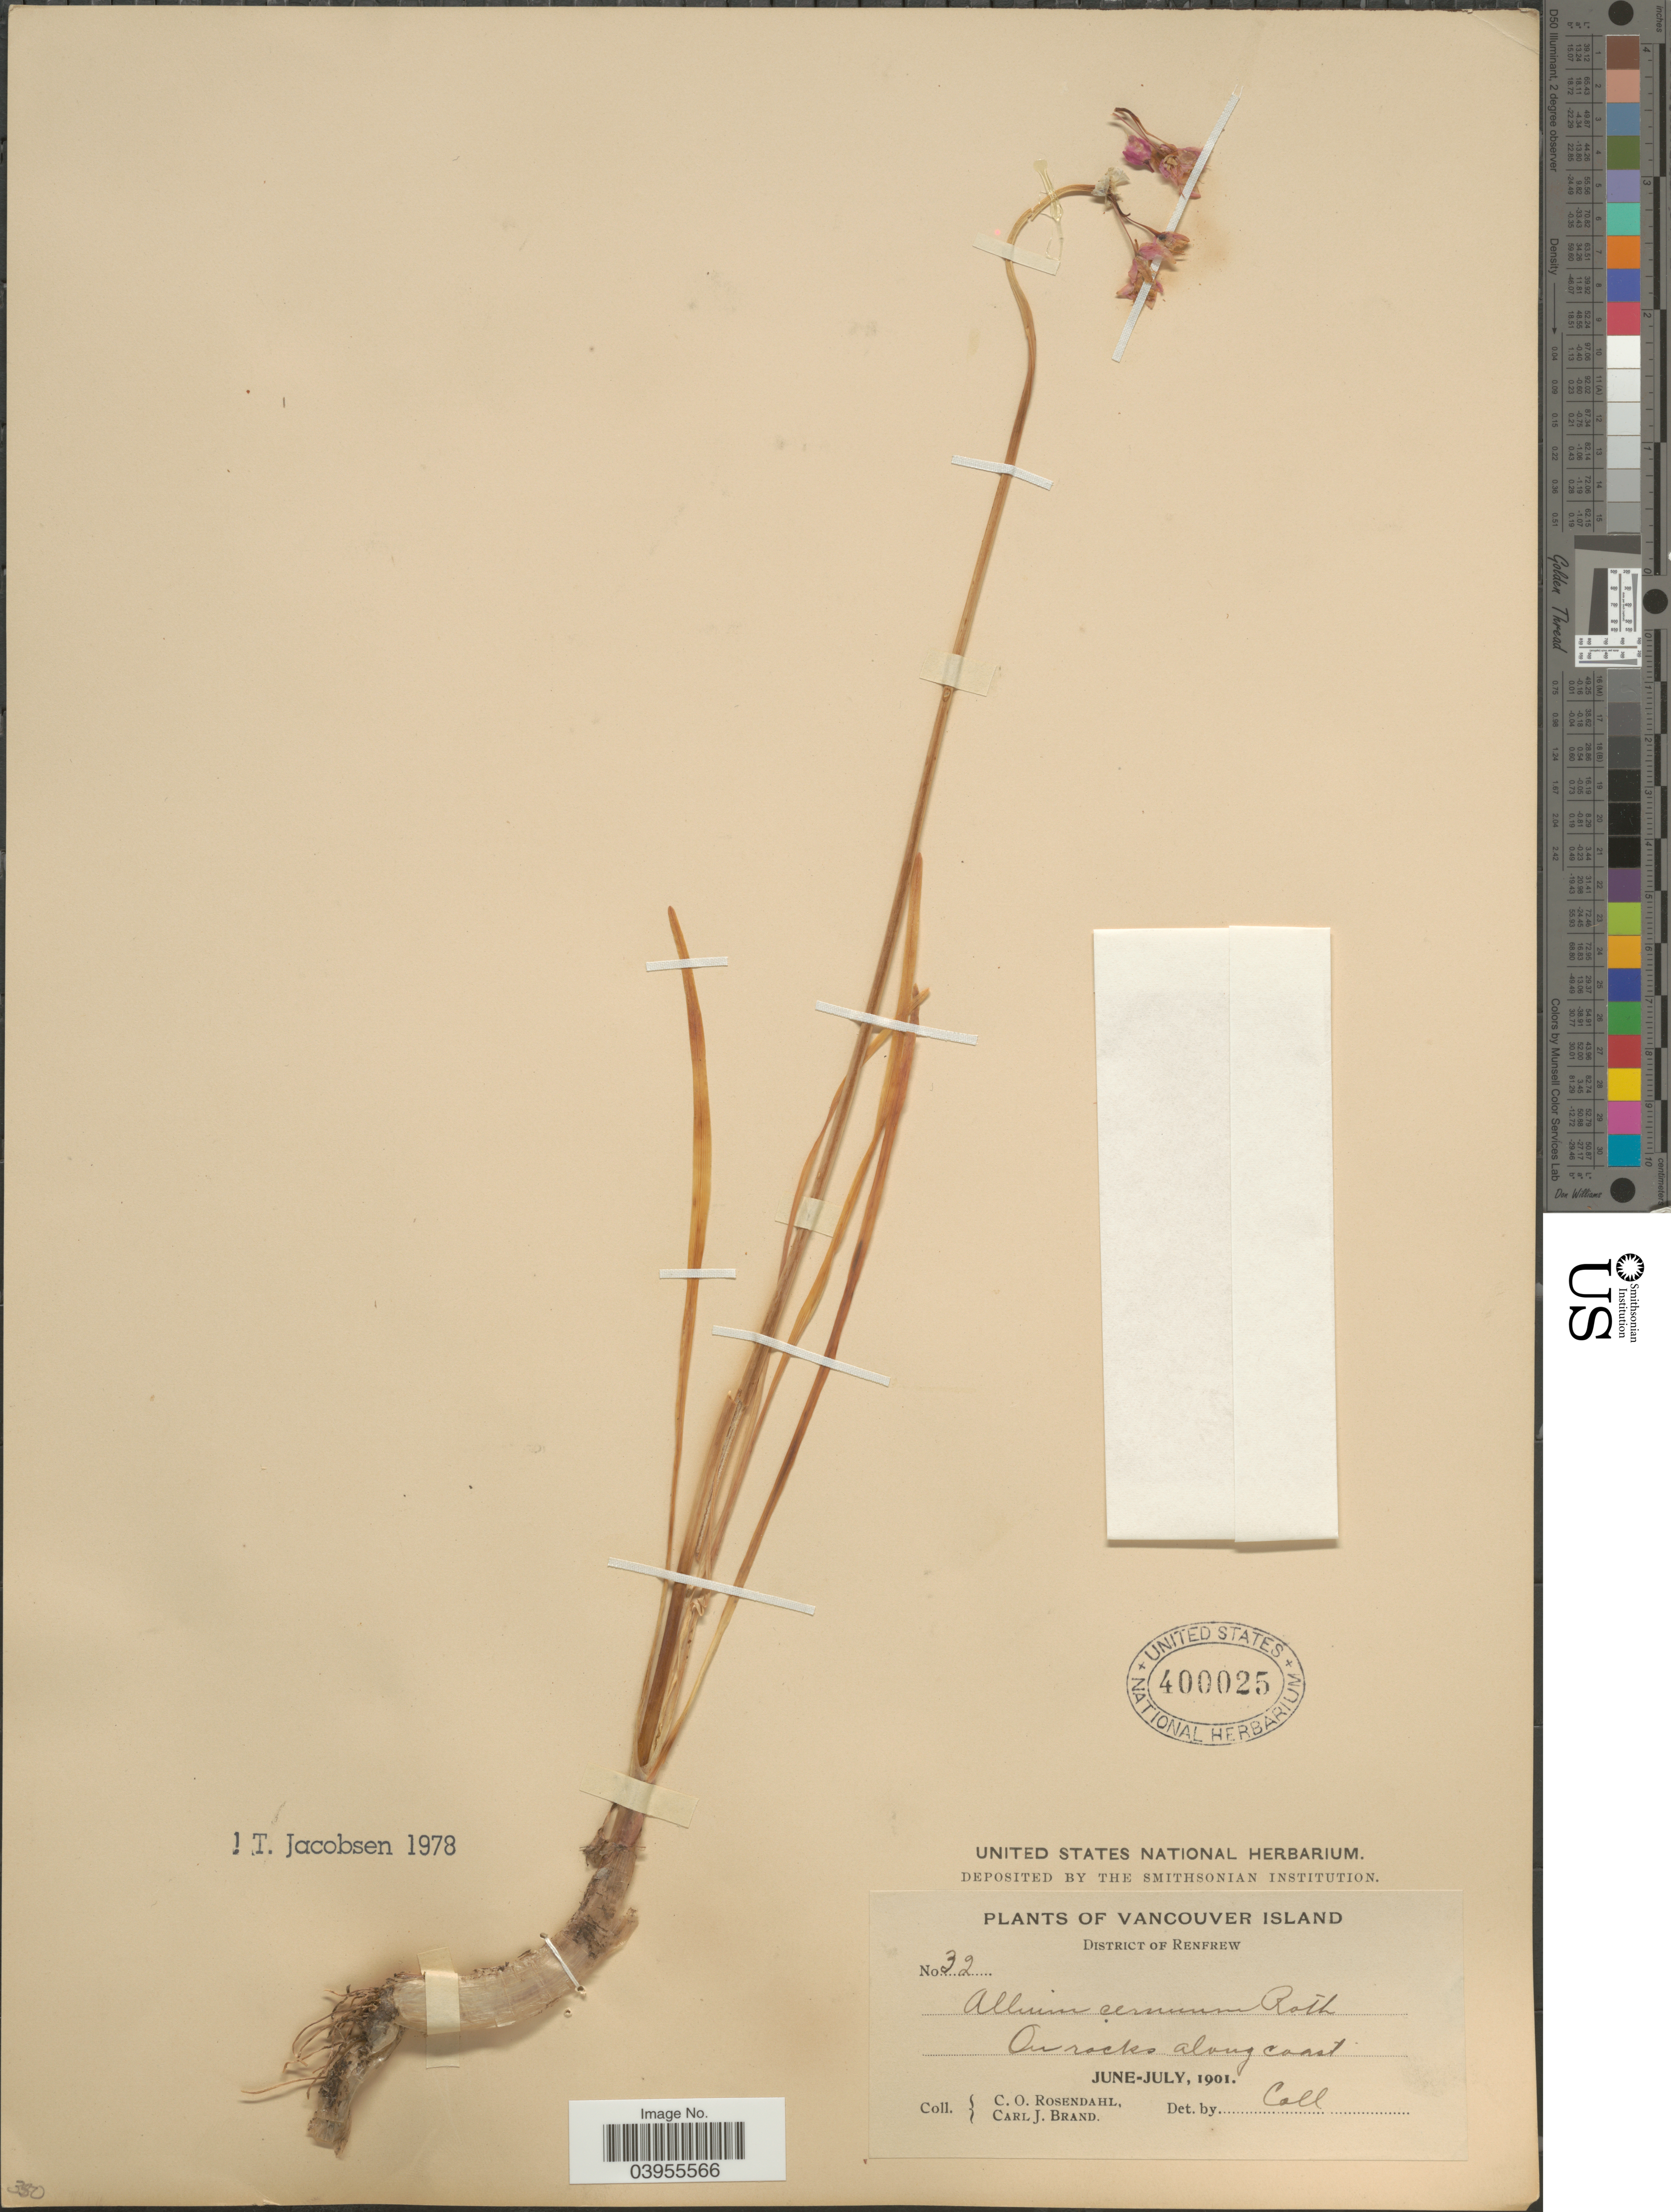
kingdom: Plantae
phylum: Tracheophyta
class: Liliopsida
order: Asparagales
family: Amaryllidaceae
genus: Allium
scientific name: Allium cernuum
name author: Roth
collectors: C. O. Rosendahl & C. J. Brand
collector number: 32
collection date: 1901-06/1901-07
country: Canada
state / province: British Columbia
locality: Vancouver Island. District of Renfrew.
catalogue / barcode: US 400025